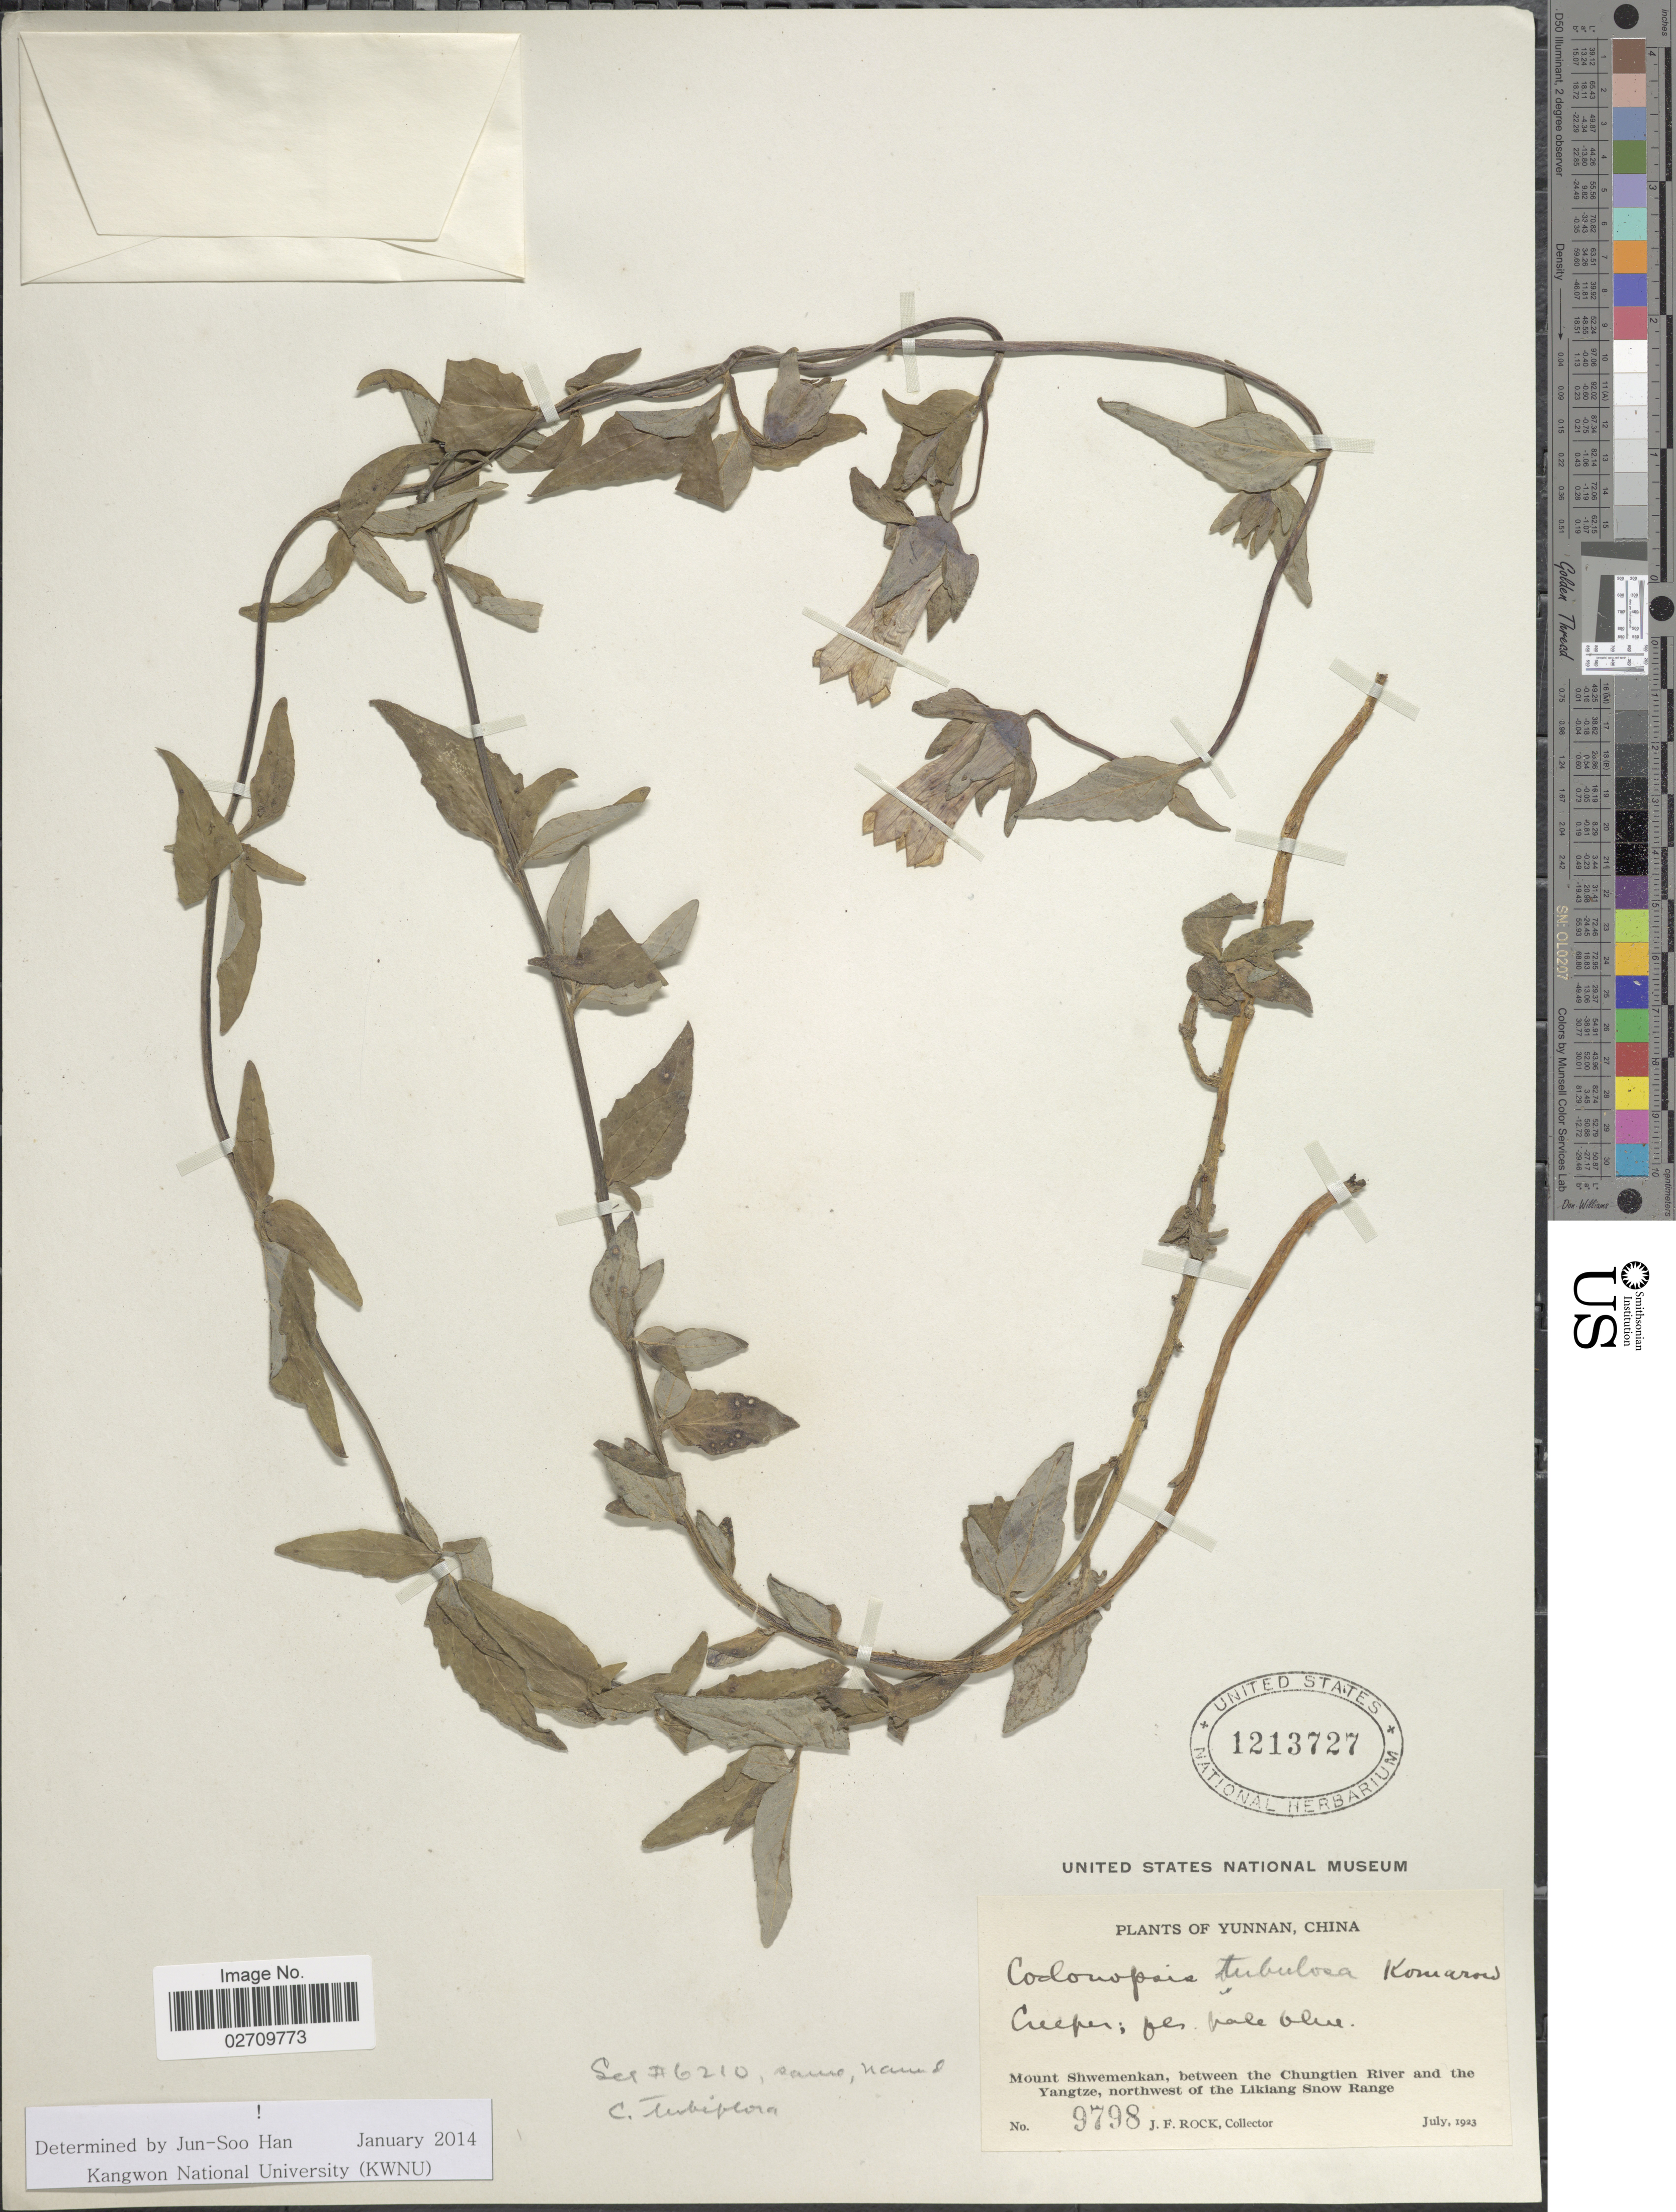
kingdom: Plantae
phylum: Tracheophyta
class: Magnoliopsida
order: Asterales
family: Campanulaceae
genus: Codonopsis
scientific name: Codonopsis tubulosa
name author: Kom.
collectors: J. F. Rock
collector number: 9798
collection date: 1923-07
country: China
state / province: Yunnan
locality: Mount Shwemenkan, between the Chungtien River and the Yangtze, northwest of the Likiang Snow Range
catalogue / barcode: US 1213727